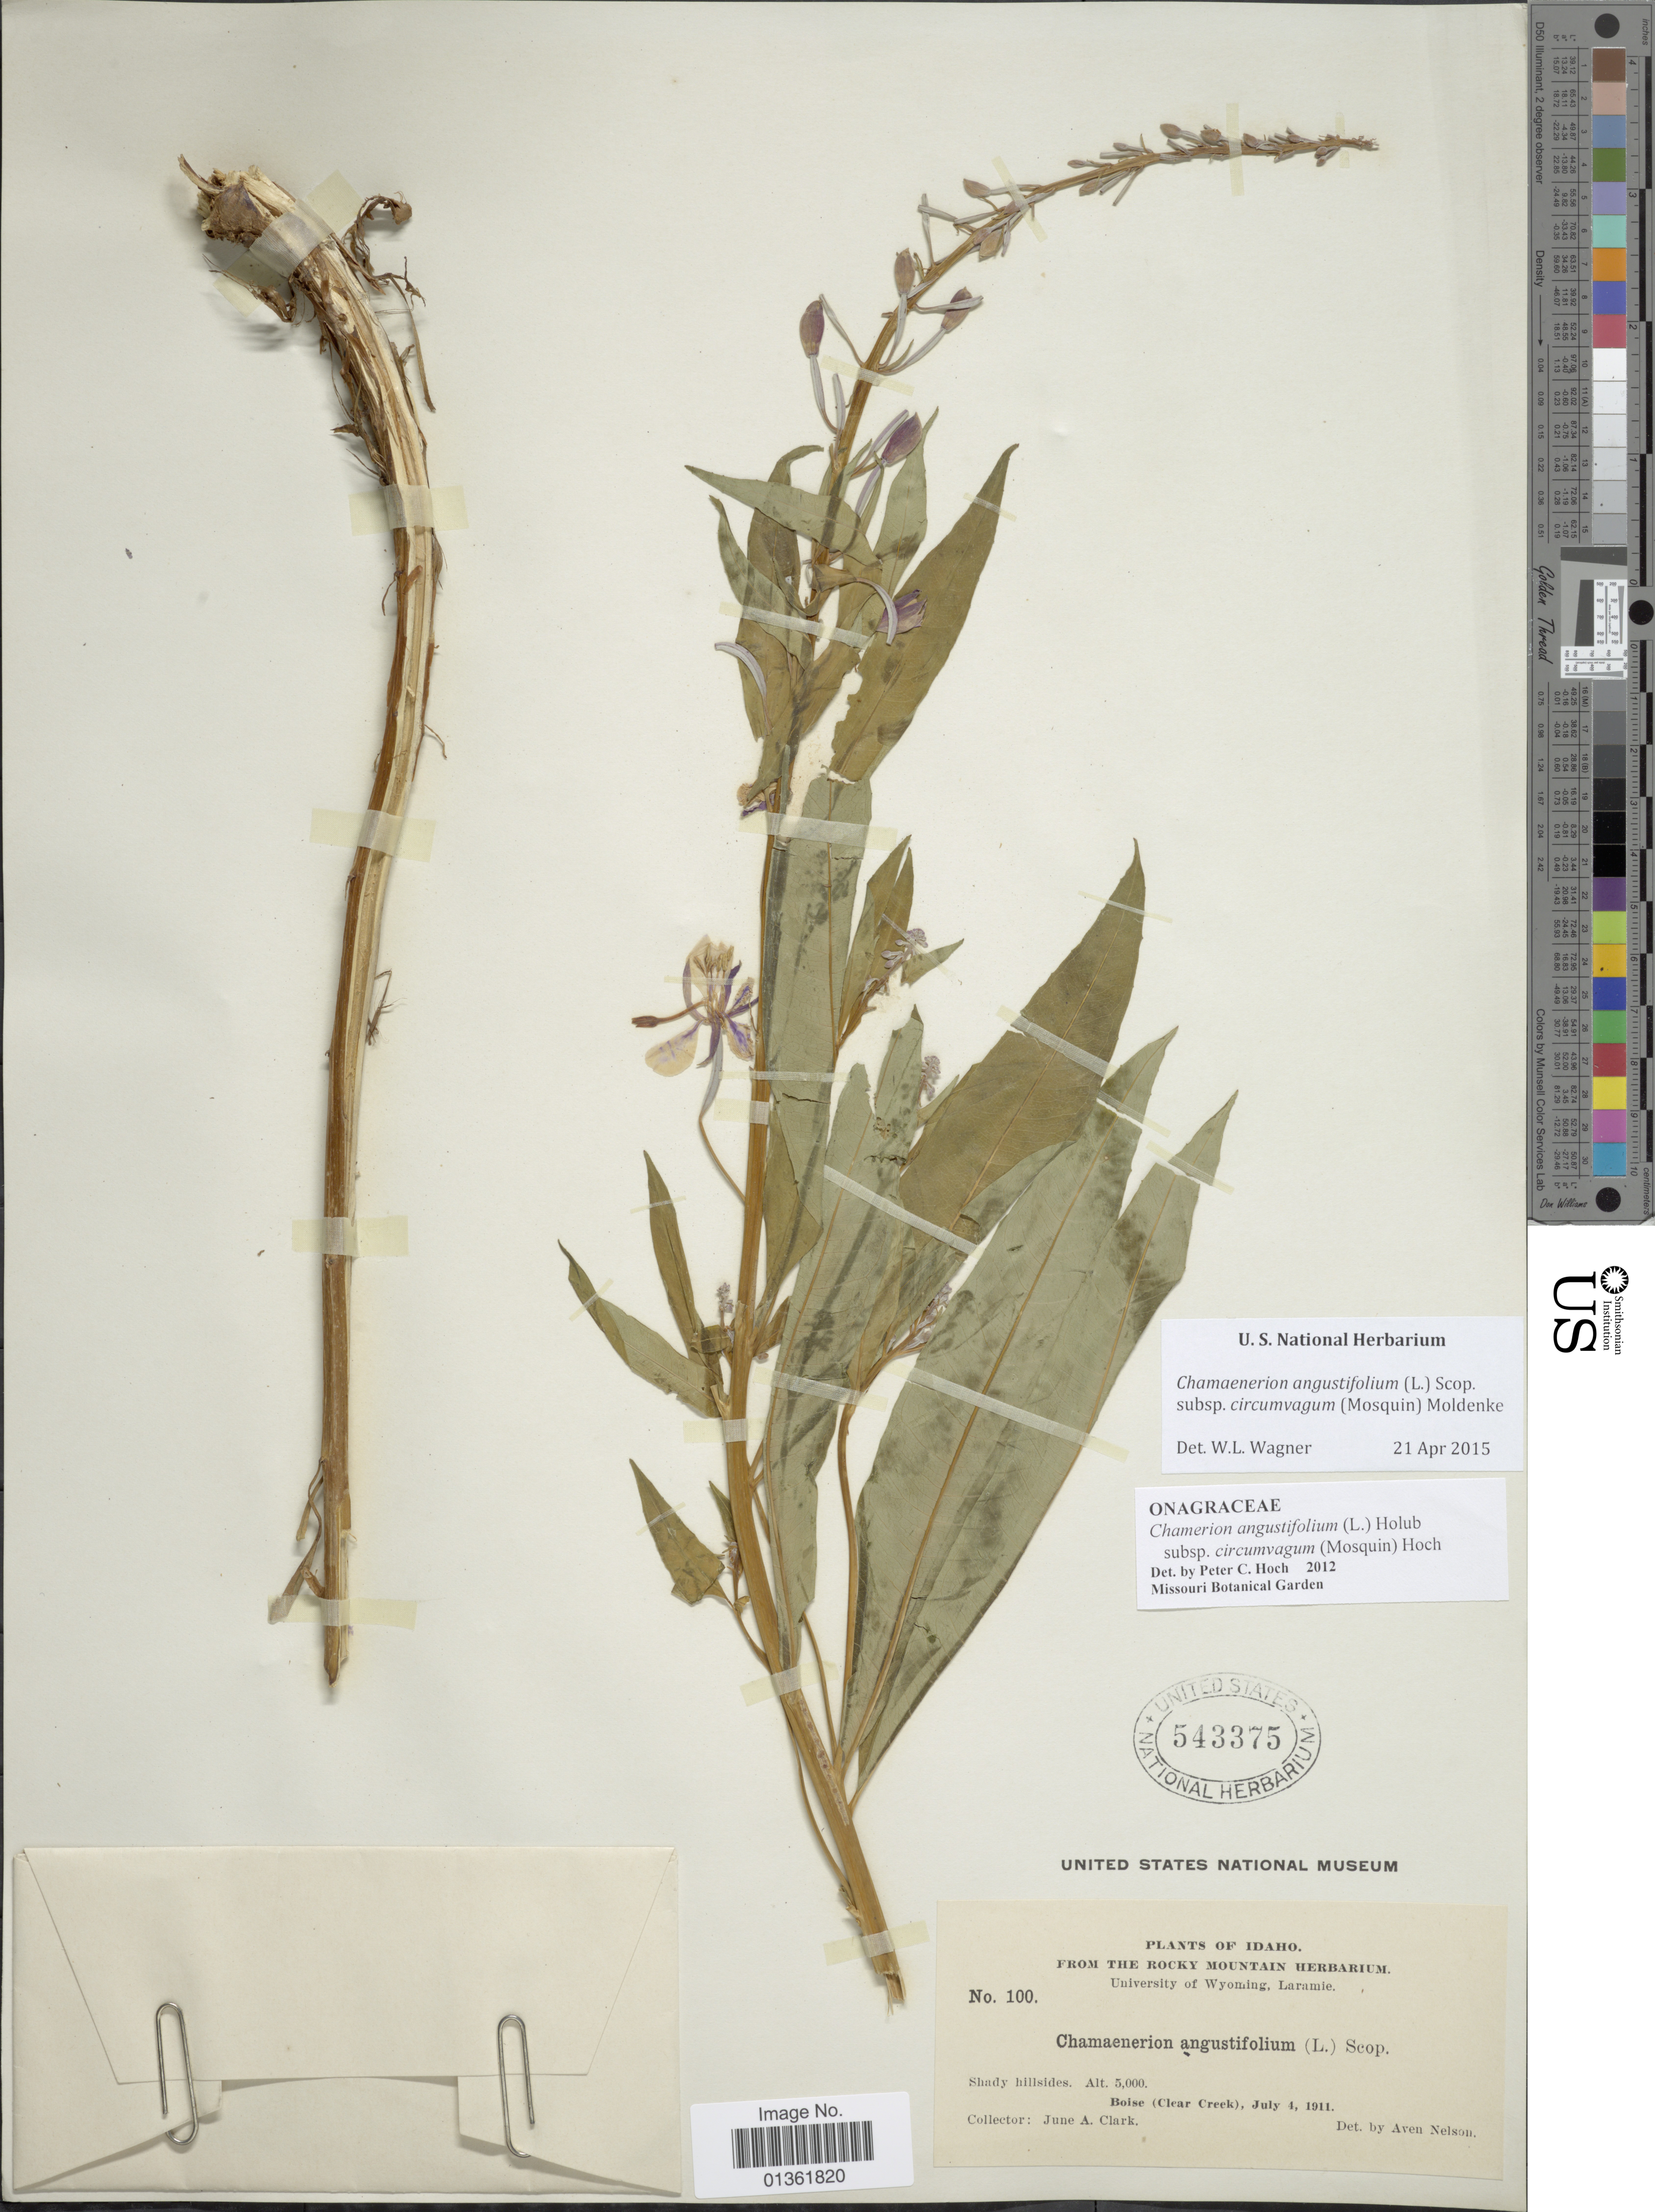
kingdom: Plantae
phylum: Tracheophyta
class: Magnoliopsida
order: Myrtales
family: Onagraceae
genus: Chamaenerion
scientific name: Chamaenerion angustifolium subsp. circumvagum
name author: (Mosquin) Moldenke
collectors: J. A. Clark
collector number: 100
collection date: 1911-07-04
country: United States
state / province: Idaho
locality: Boise (Clear Creek).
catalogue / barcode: US 543375